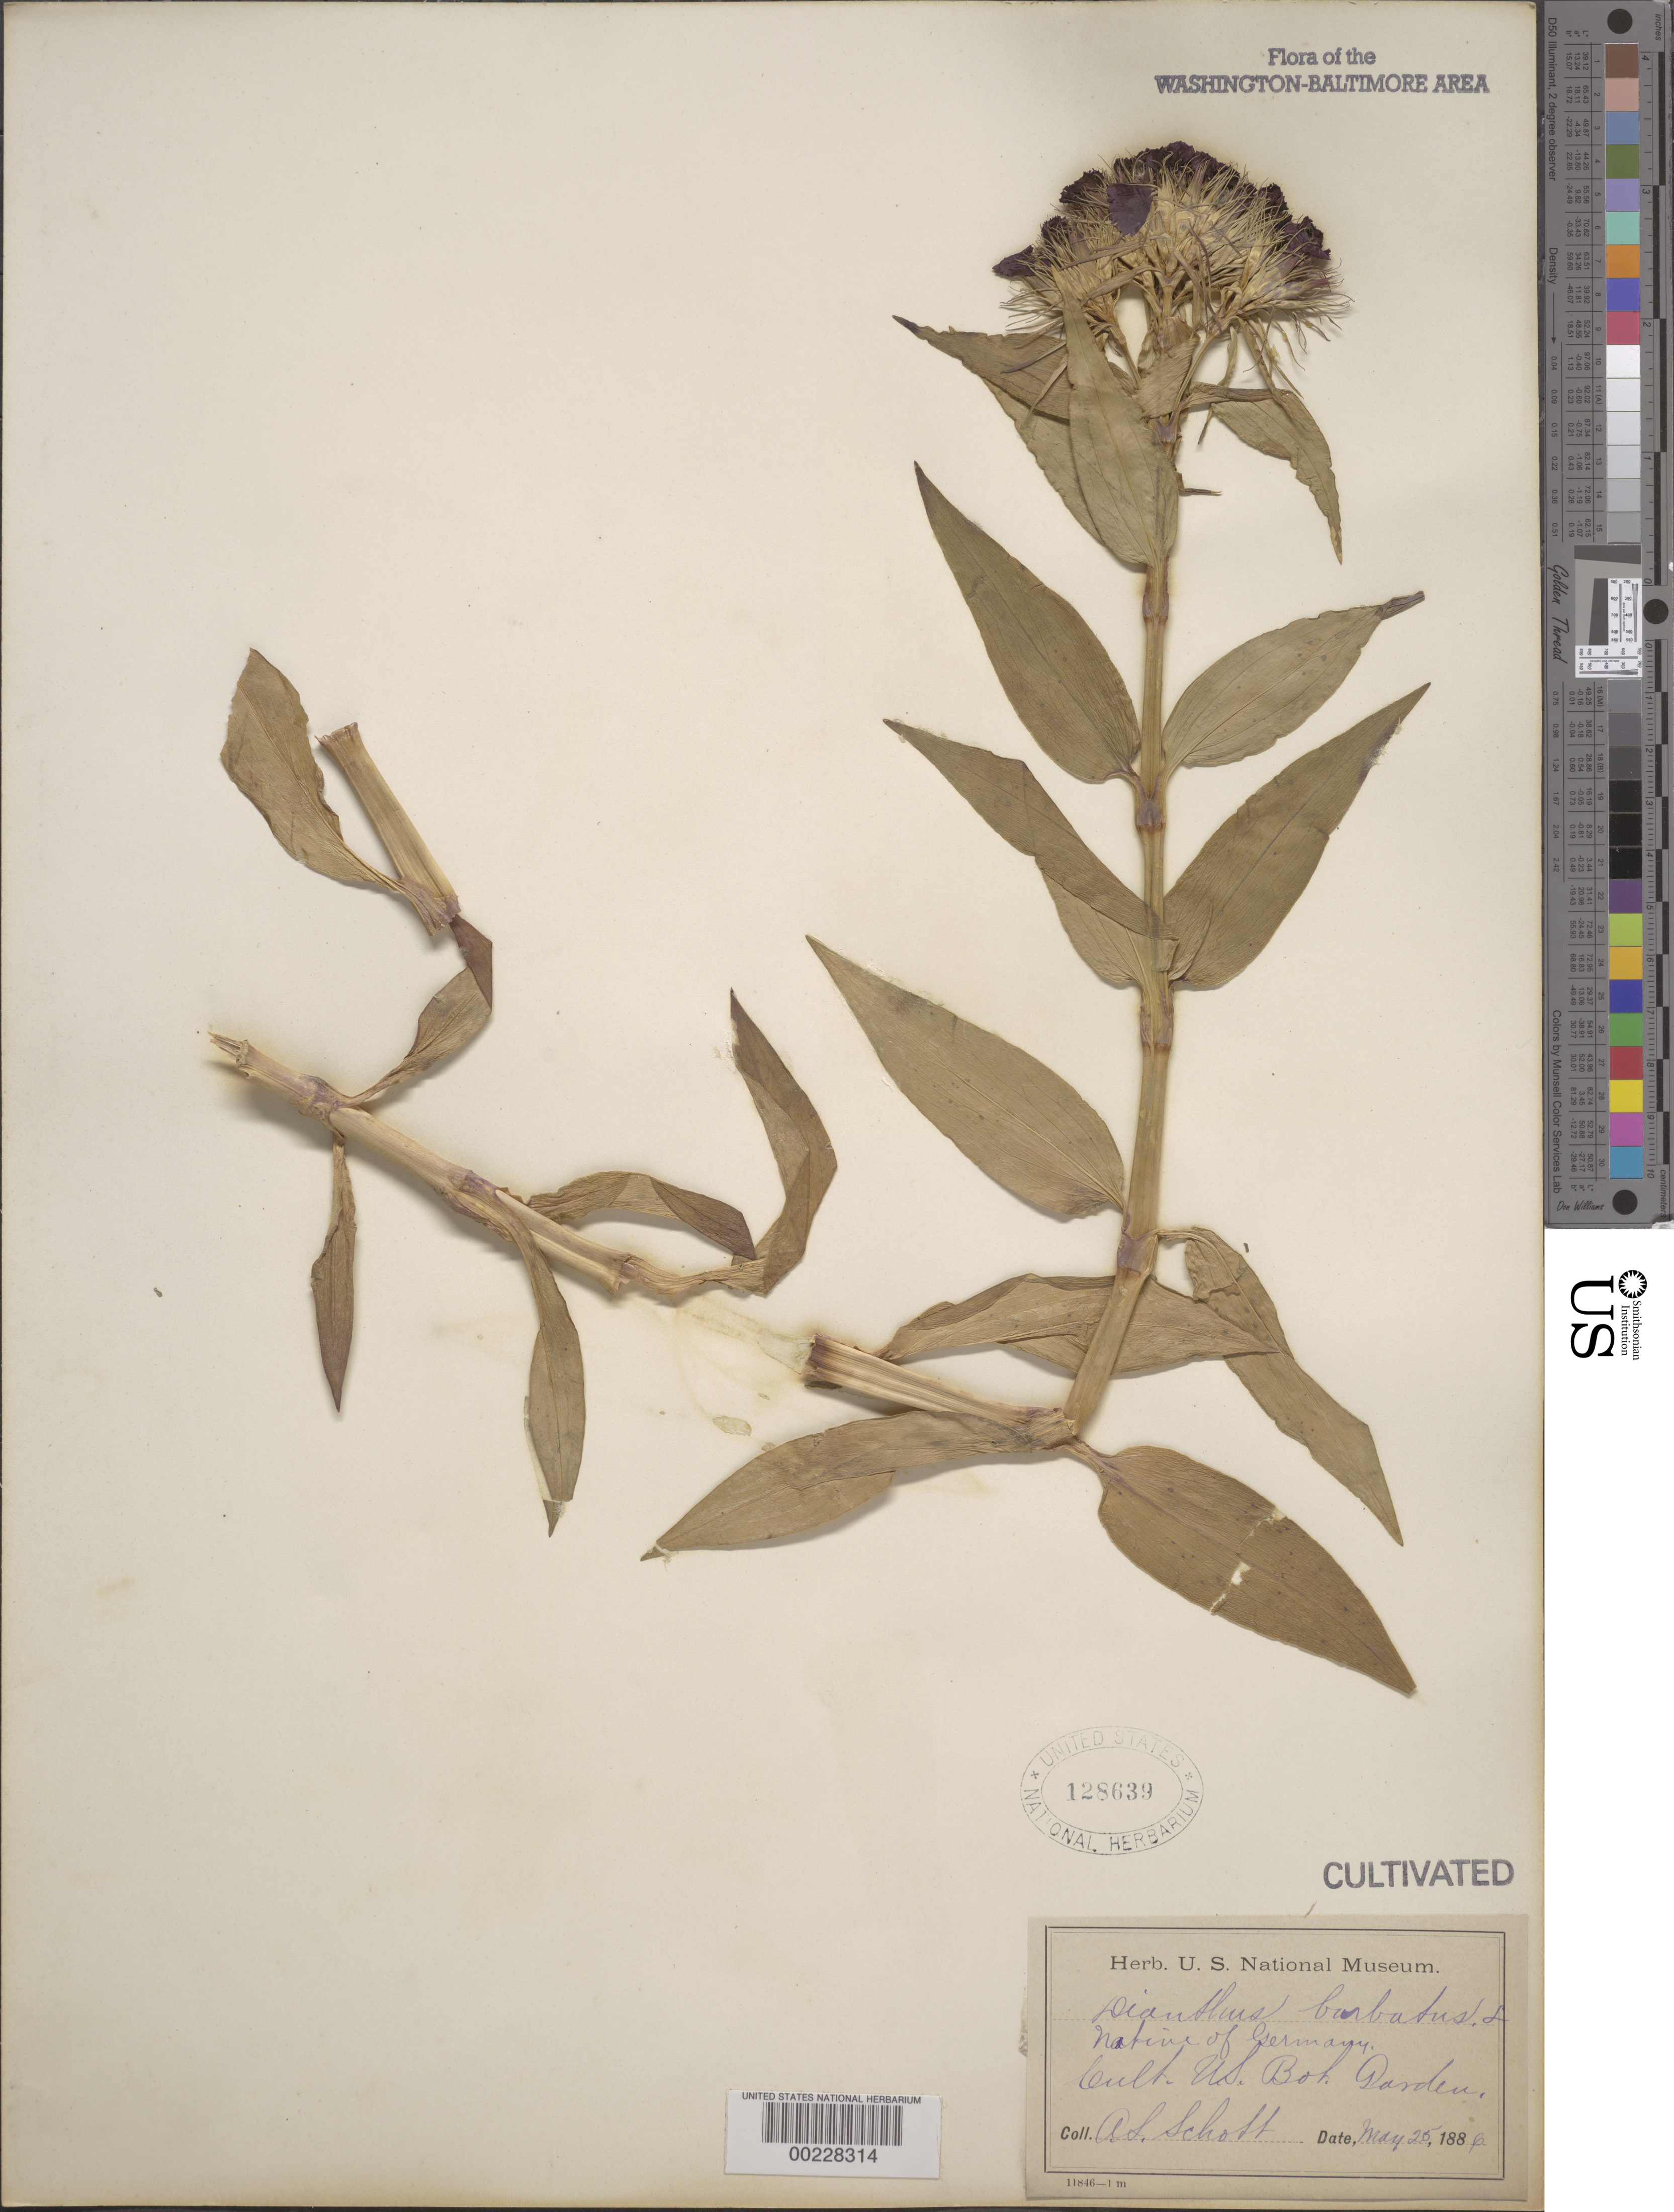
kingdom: Plantae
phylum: Tracheophyta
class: Magnoliopsida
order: Caryophyllales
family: Caryophyllaceae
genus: Dianthus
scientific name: Dianthus barbatus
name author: L.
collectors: A. L. Schott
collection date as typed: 25 May 1886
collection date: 1886-05-25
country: United States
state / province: District of Columbia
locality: Botanical gardens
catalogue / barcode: US 128639